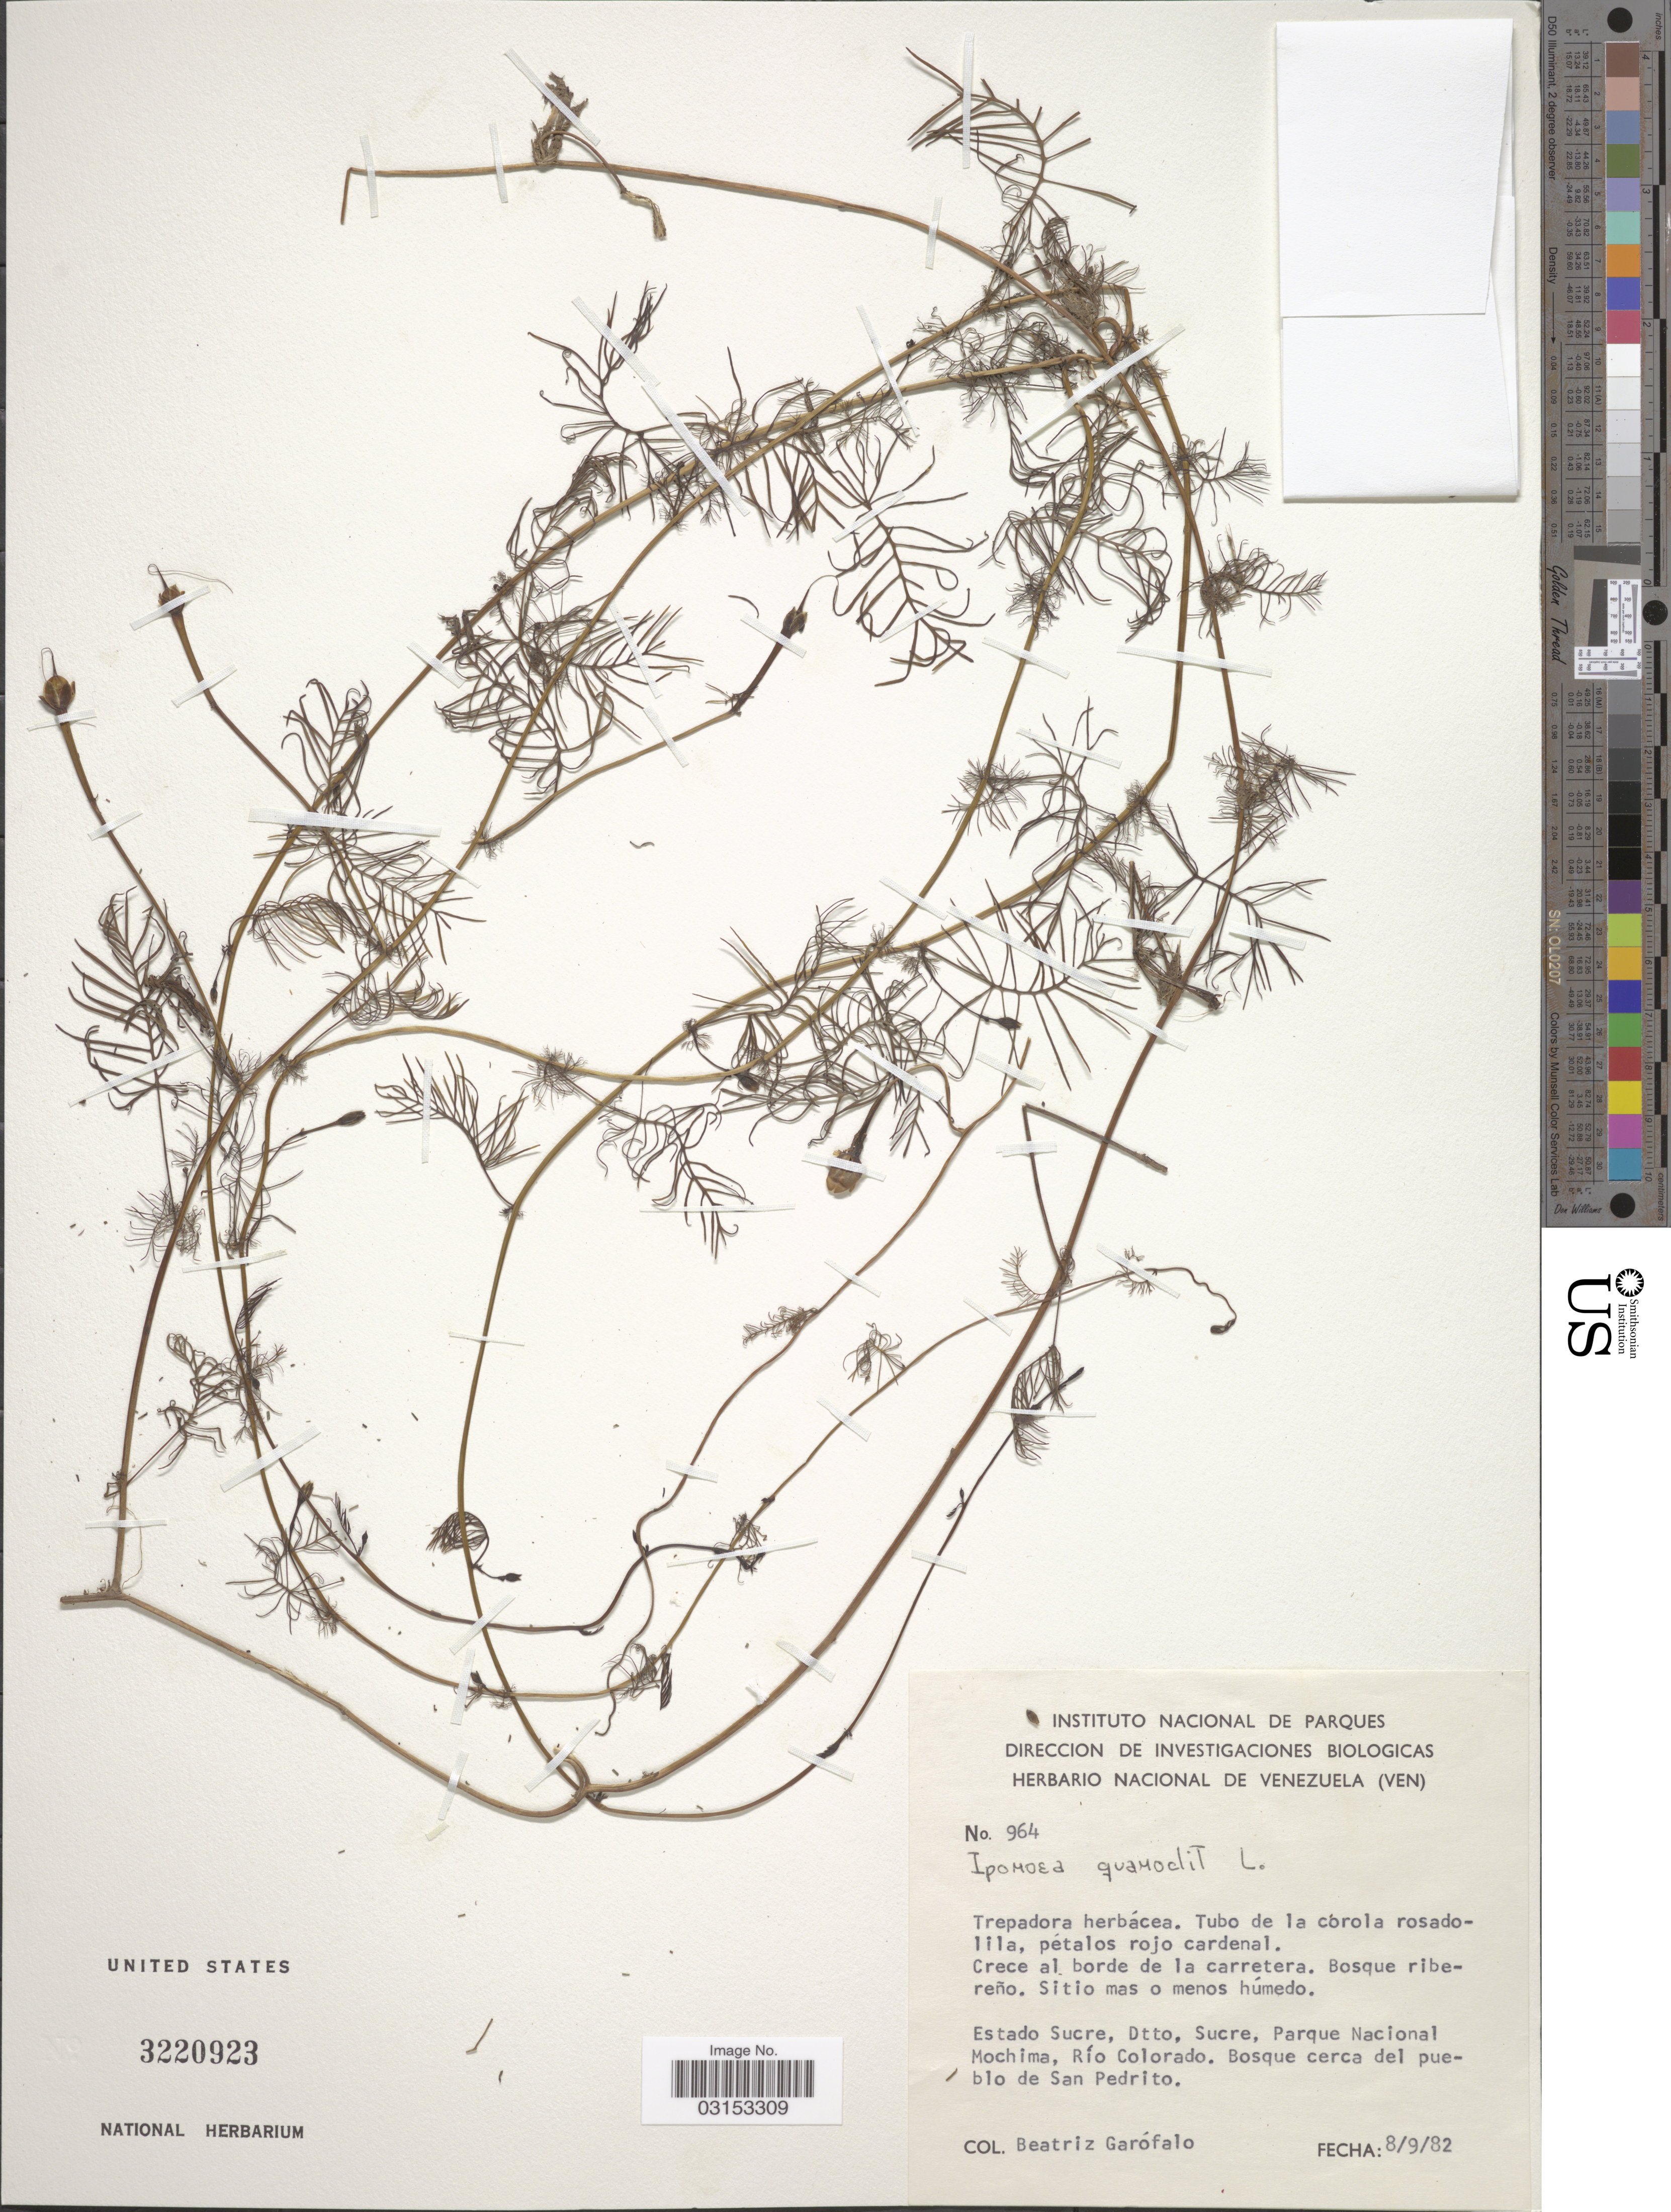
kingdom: Plantae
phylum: Tracheophyta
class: Magnoliopsida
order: Solanales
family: Convolvulaceae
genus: Ipomoea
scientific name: Ipomoea quamoclit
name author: L.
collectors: B. Garofalo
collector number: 964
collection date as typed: Transcribed d/m/y: 8/9/82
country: Venezuela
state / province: Sucre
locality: Dtto. Sucre, Parque Nacional Mochima, Río Colorado. Bosque cerca del pueblo de San Pedrito.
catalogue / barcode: US 3220923